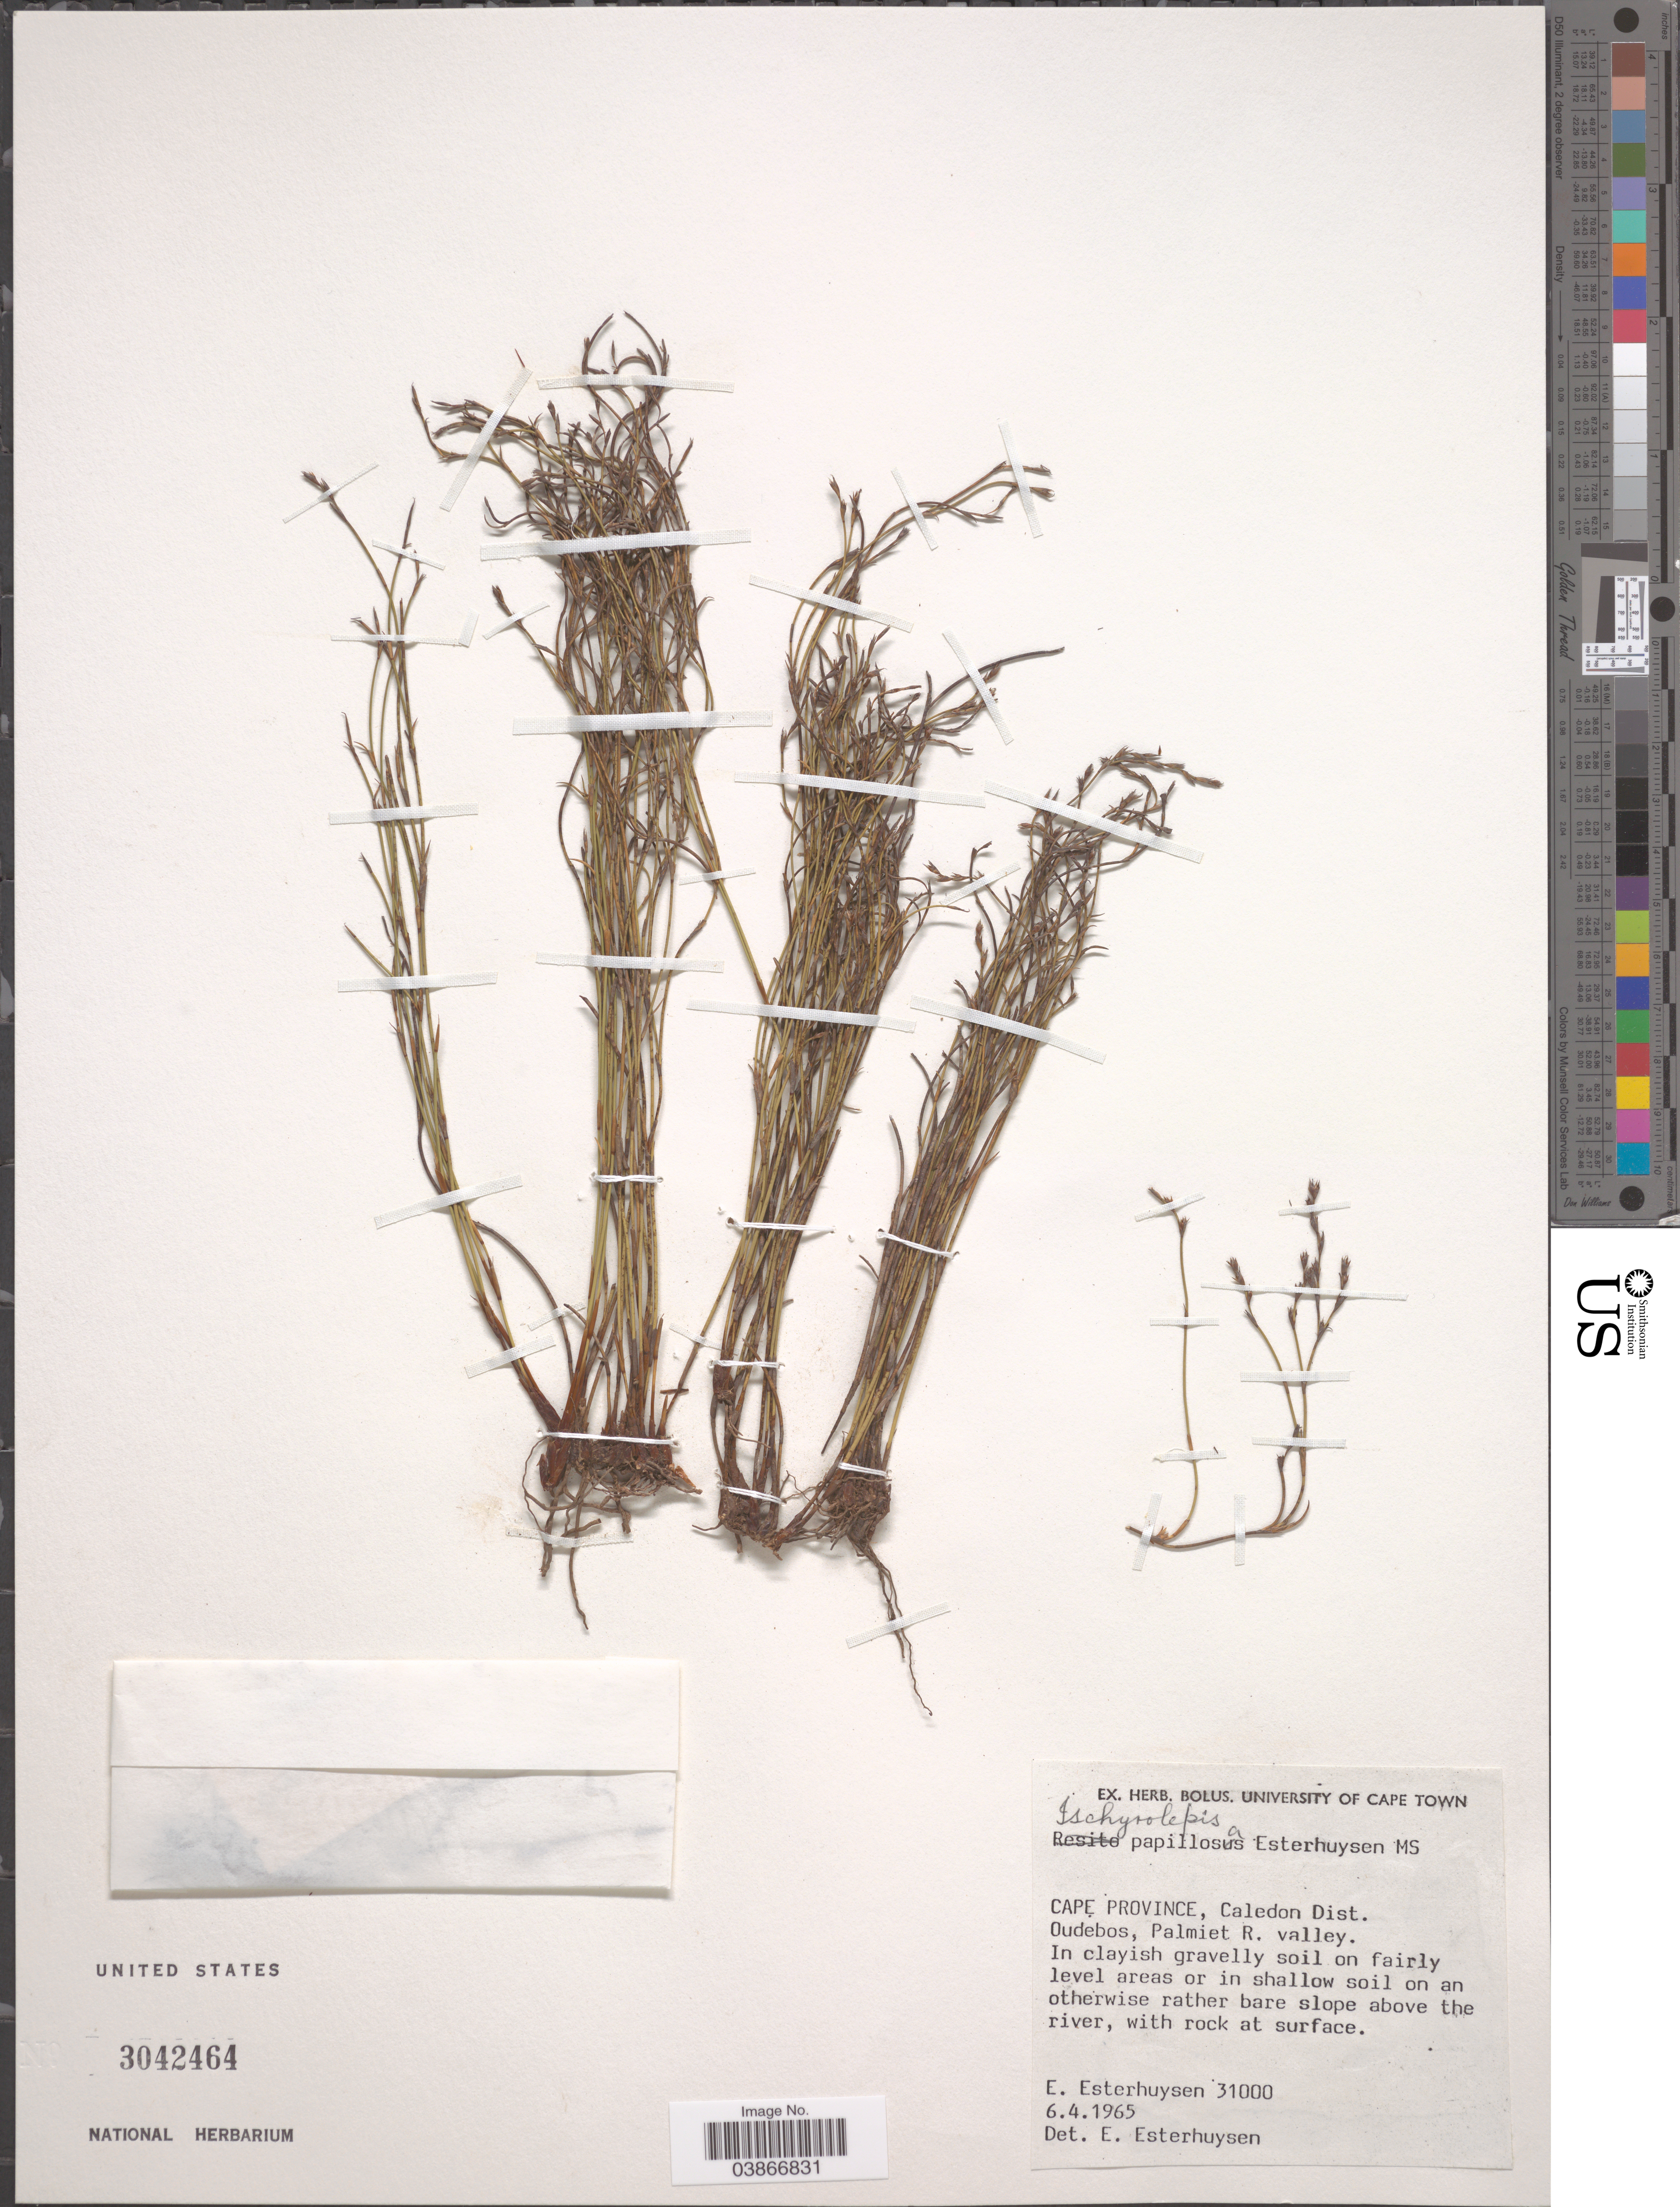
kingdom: Plantae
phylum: Tracheophyta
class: Liliopsida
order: Poales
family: Restionaceae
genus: Restio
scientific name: Restio papillosus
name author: (Esterh.) H.P. Linder & C.R. Hardy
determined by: Strong, Mark T., (BOT), Smithsonian Institution - National Museum of Natural History (UNITED STATES)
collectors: E. E. Esterhuysen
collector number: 31000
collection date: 1965-04-06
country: South Africa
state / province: Western Cape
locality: Caledon Dist. Oudebos, Palmier R. valley.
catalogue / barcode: US 3042464